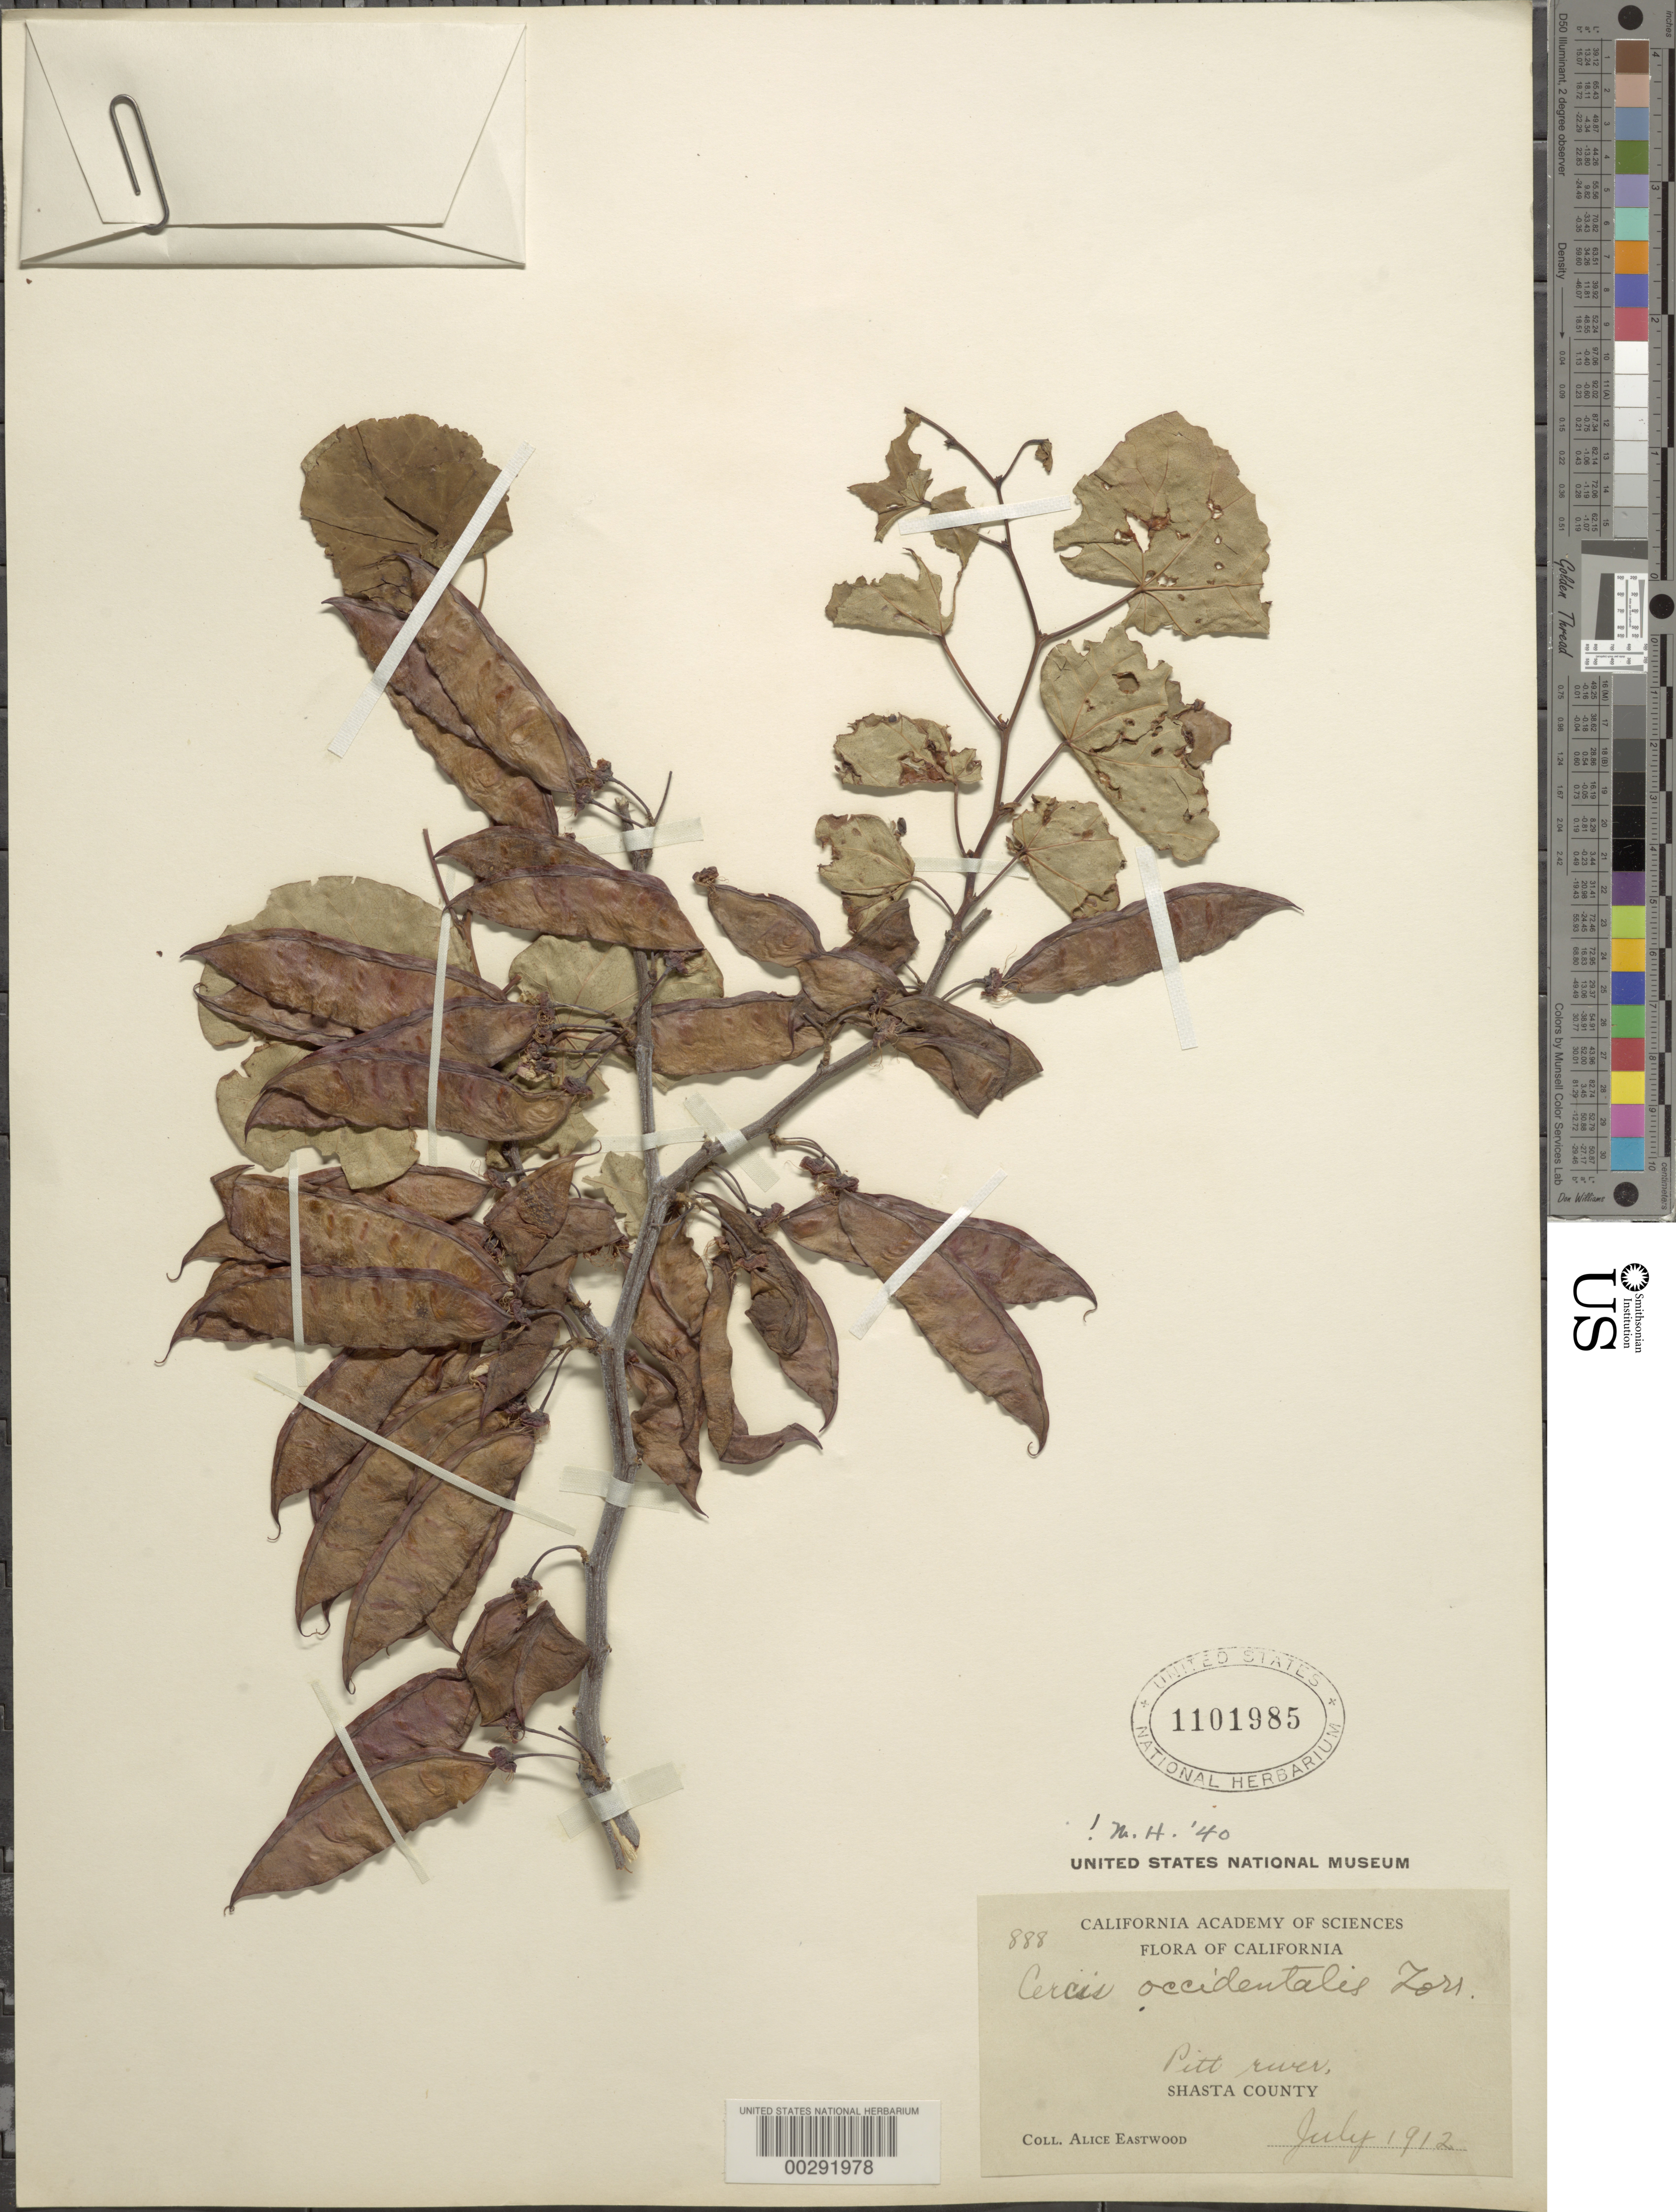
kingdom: Plantae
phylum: Tracheophyta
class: Magnoliopsida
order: Fabales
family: Fabaceae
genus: Cercis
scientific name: Cercis occidentalis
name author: Torr. ex A. Gray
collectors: A. Eastwood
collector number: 888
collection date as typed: Jul 1912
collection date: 1912-07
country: United States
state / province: California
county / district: Shasta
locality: Pitt river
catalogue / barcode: US 1101985